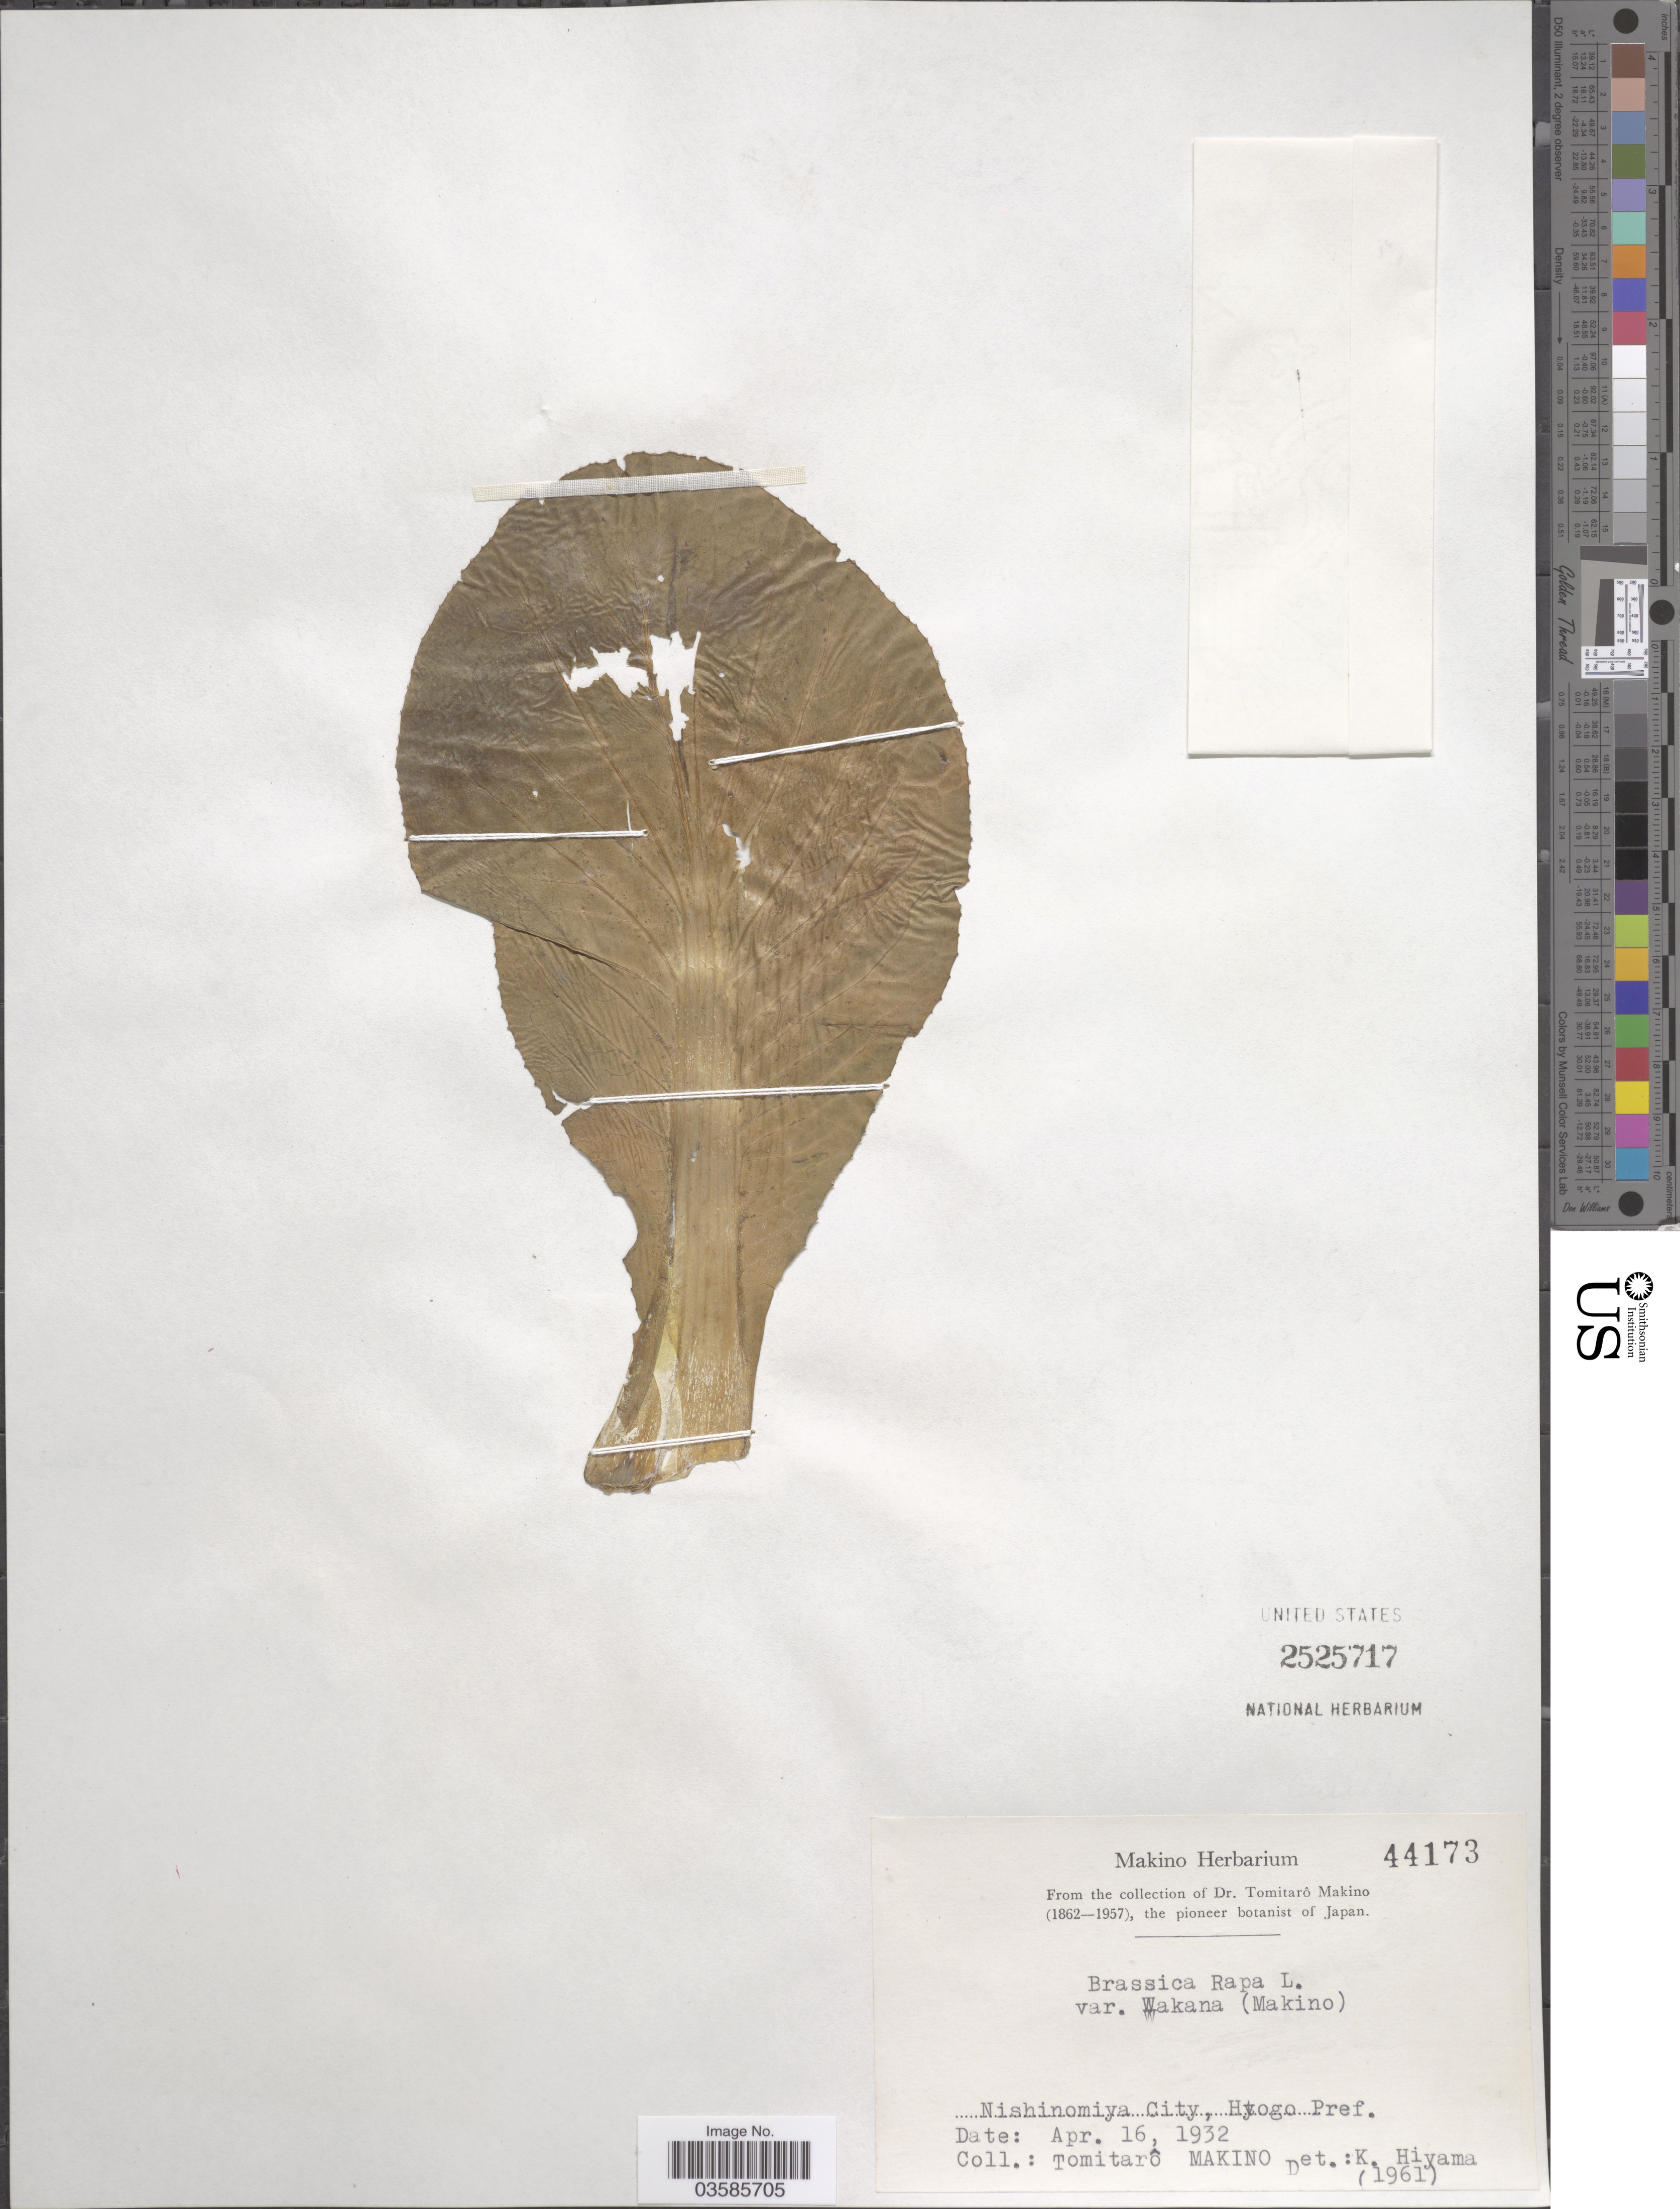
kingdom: Plantae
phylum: Tracheophyta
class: Magnoliopsida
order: Brassicales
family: Brassicaceae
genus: Brassica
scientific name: Brassica rapa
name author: L.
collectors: T. Makino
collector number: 44173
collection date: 1932-04-16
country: Japan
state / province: Hyogo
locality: Nishinomiya City, Hyogo Pref.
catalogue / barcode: US 2525717